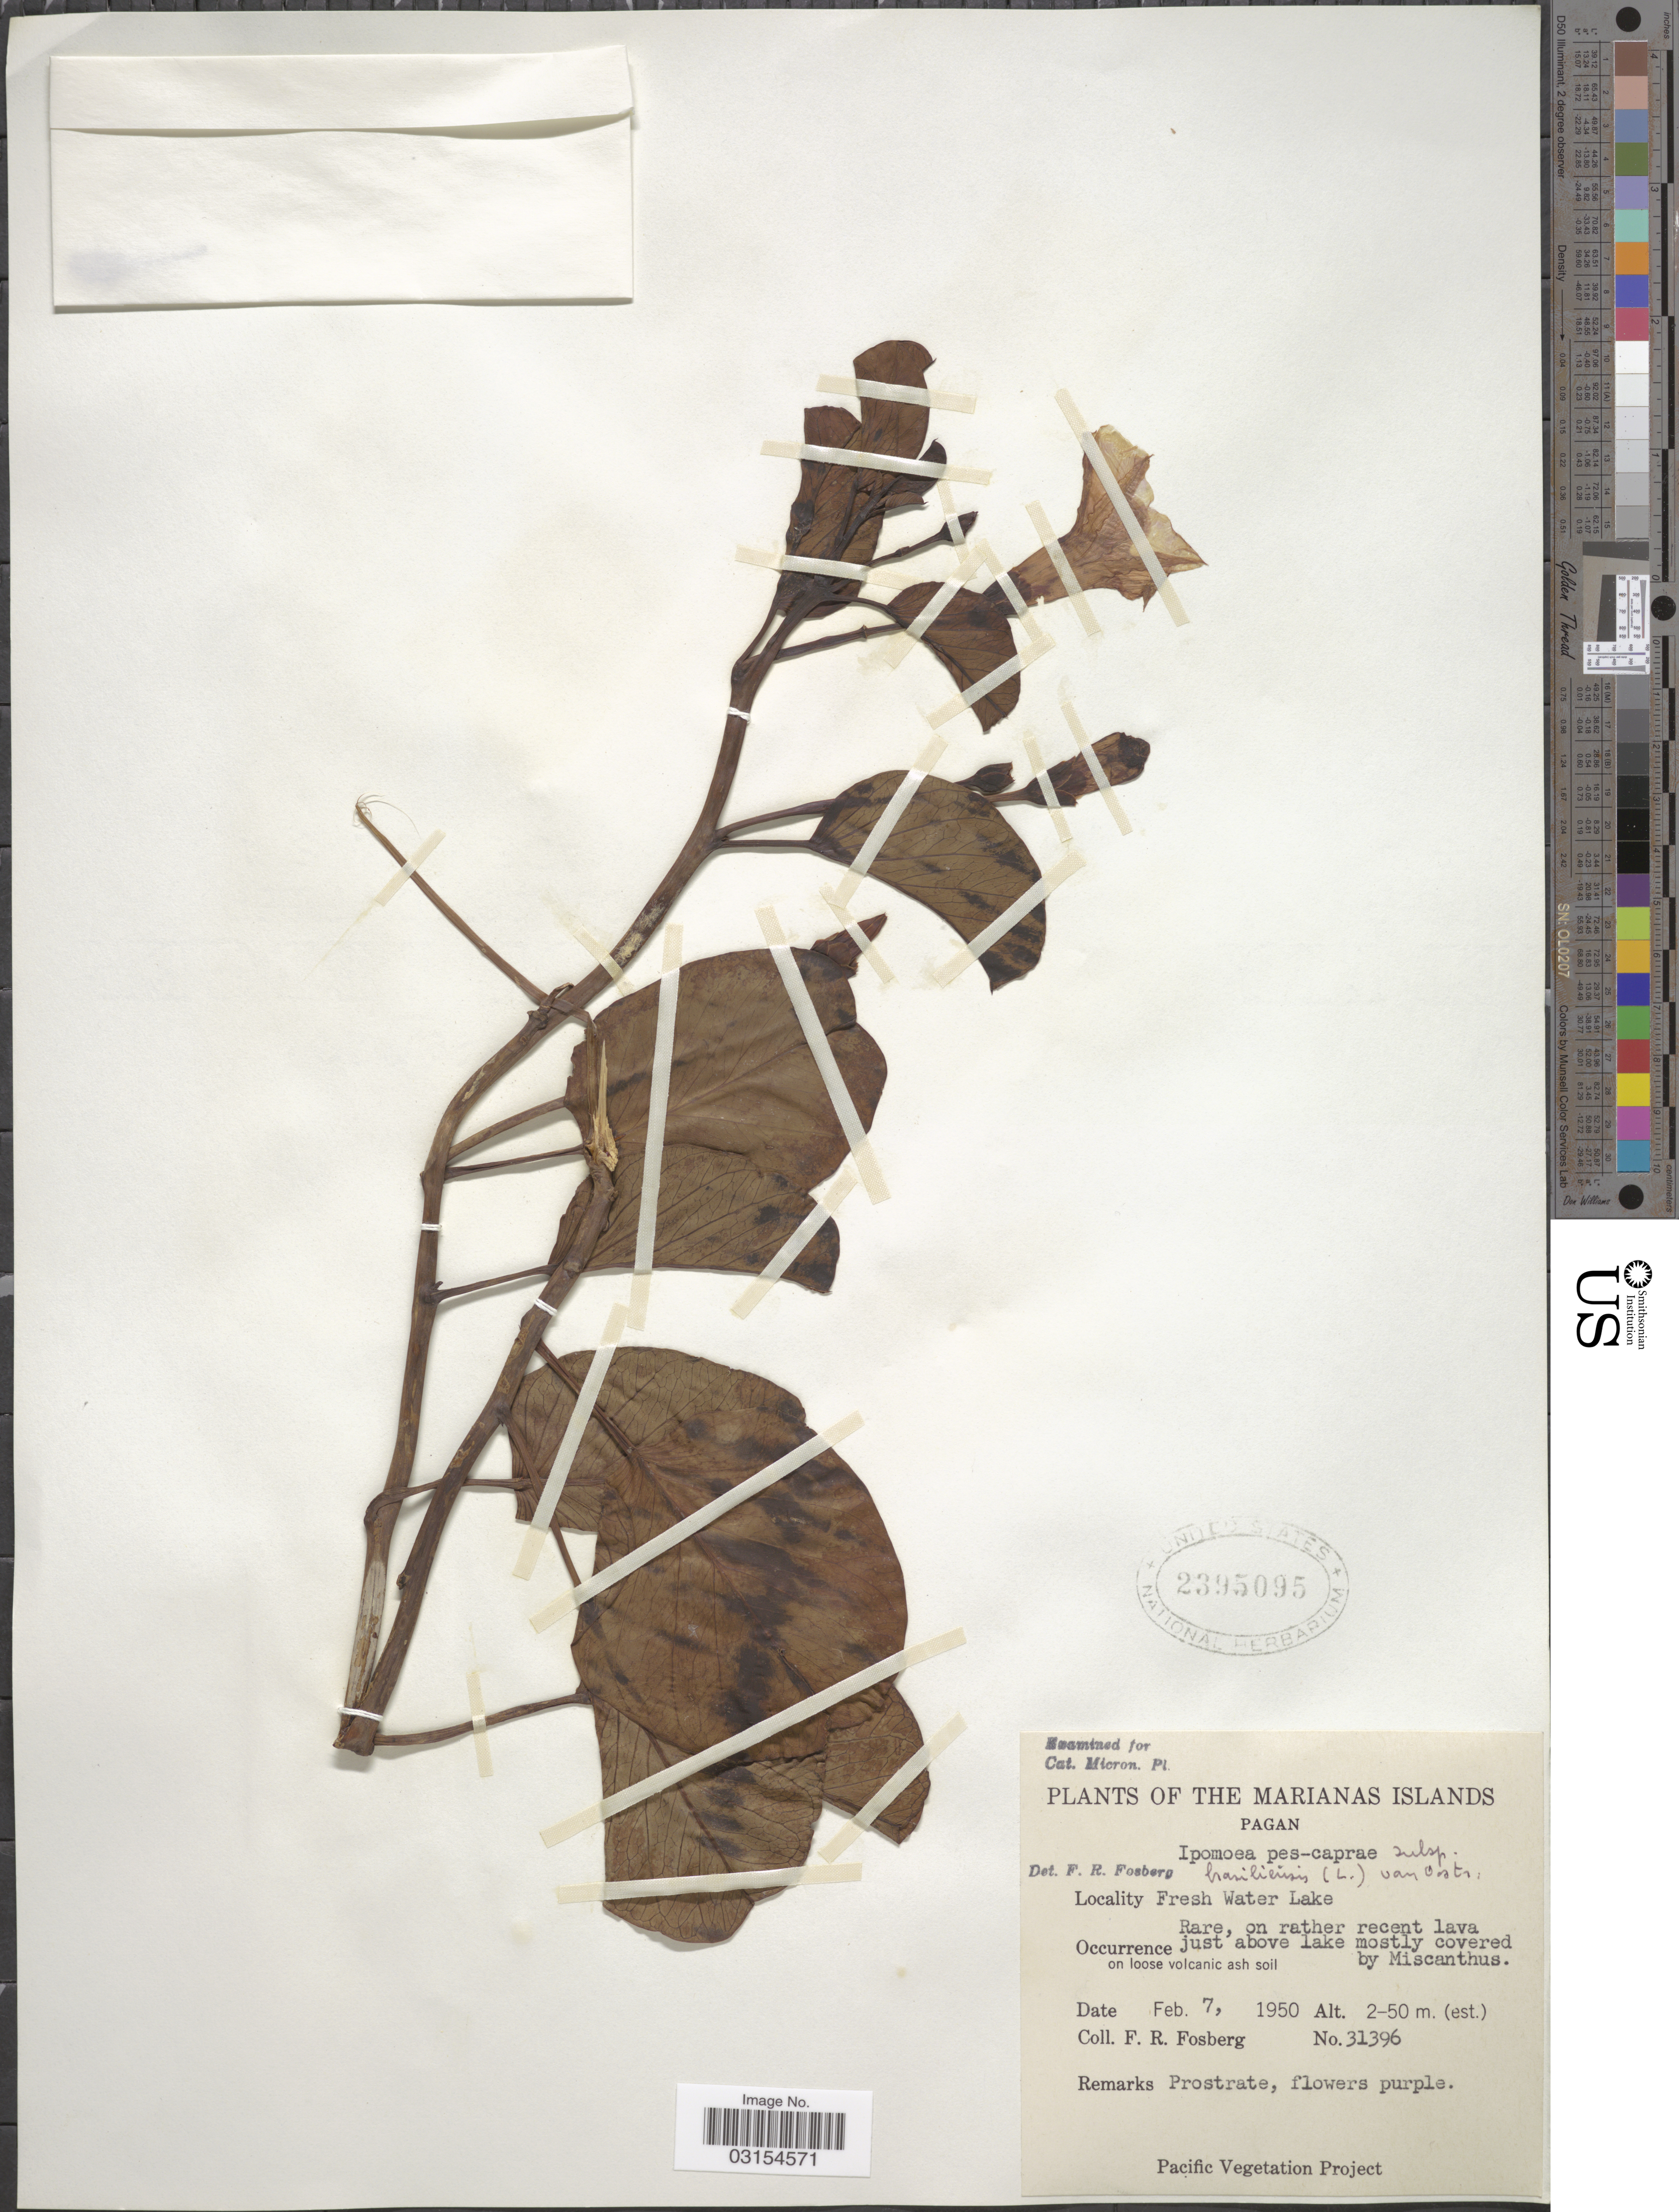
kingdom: Plantae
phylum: Tracheophyta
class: Magnoliopsida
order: Solanales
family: Convolvulaceae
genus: Ipomoea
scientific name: Ipomoea pes-caprae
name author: (L.) R. Br.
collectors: F. R. Fosberg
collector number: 31396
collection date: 1950-02-07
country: Northern Mariana Islands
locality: Pagan. Fresh Water Lake.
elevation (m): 2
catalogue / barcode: US 2395095